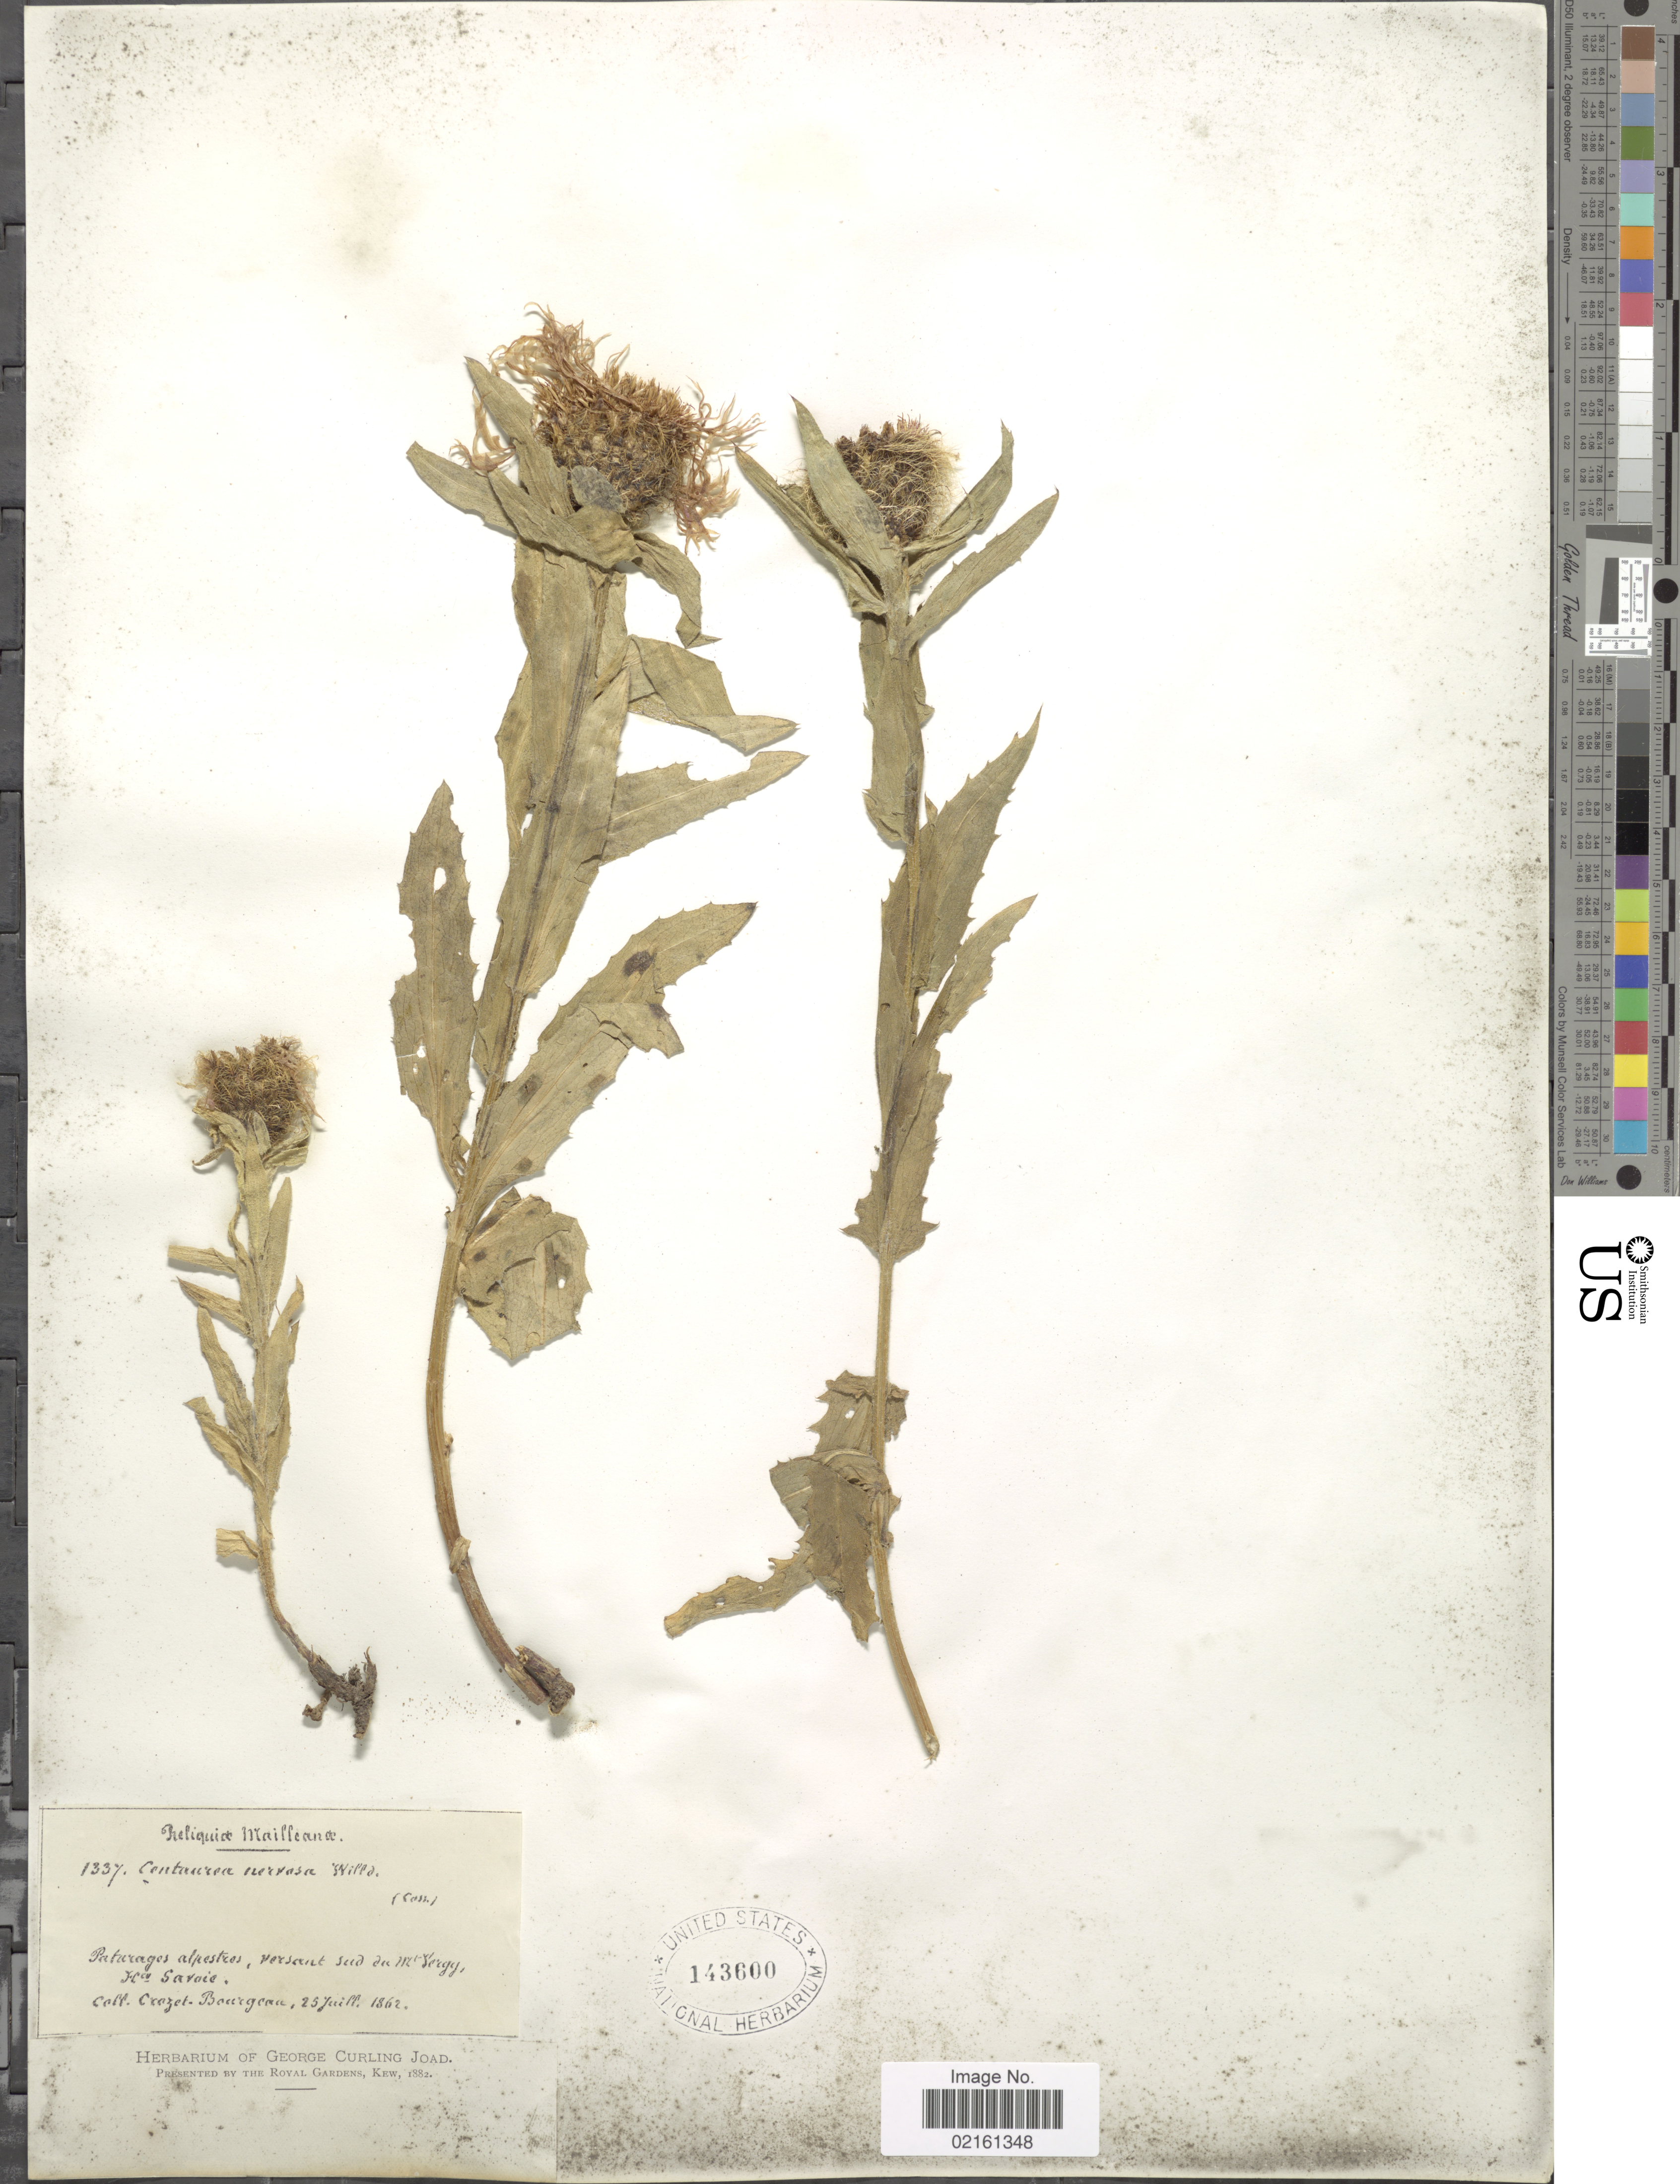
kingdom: Plantae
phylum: Tracheophyta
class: Magnoliopsida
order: Asterales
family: Asteraceae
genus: Centaurea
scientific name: Centaurea nervosa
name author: Willd.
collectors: C. Bourgeau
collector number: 1337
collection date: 1862-07-25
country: France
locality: Paturages alpestros, versant sud du Mt Sergy [interpreted], Htu Savoie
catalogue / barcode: US 143600